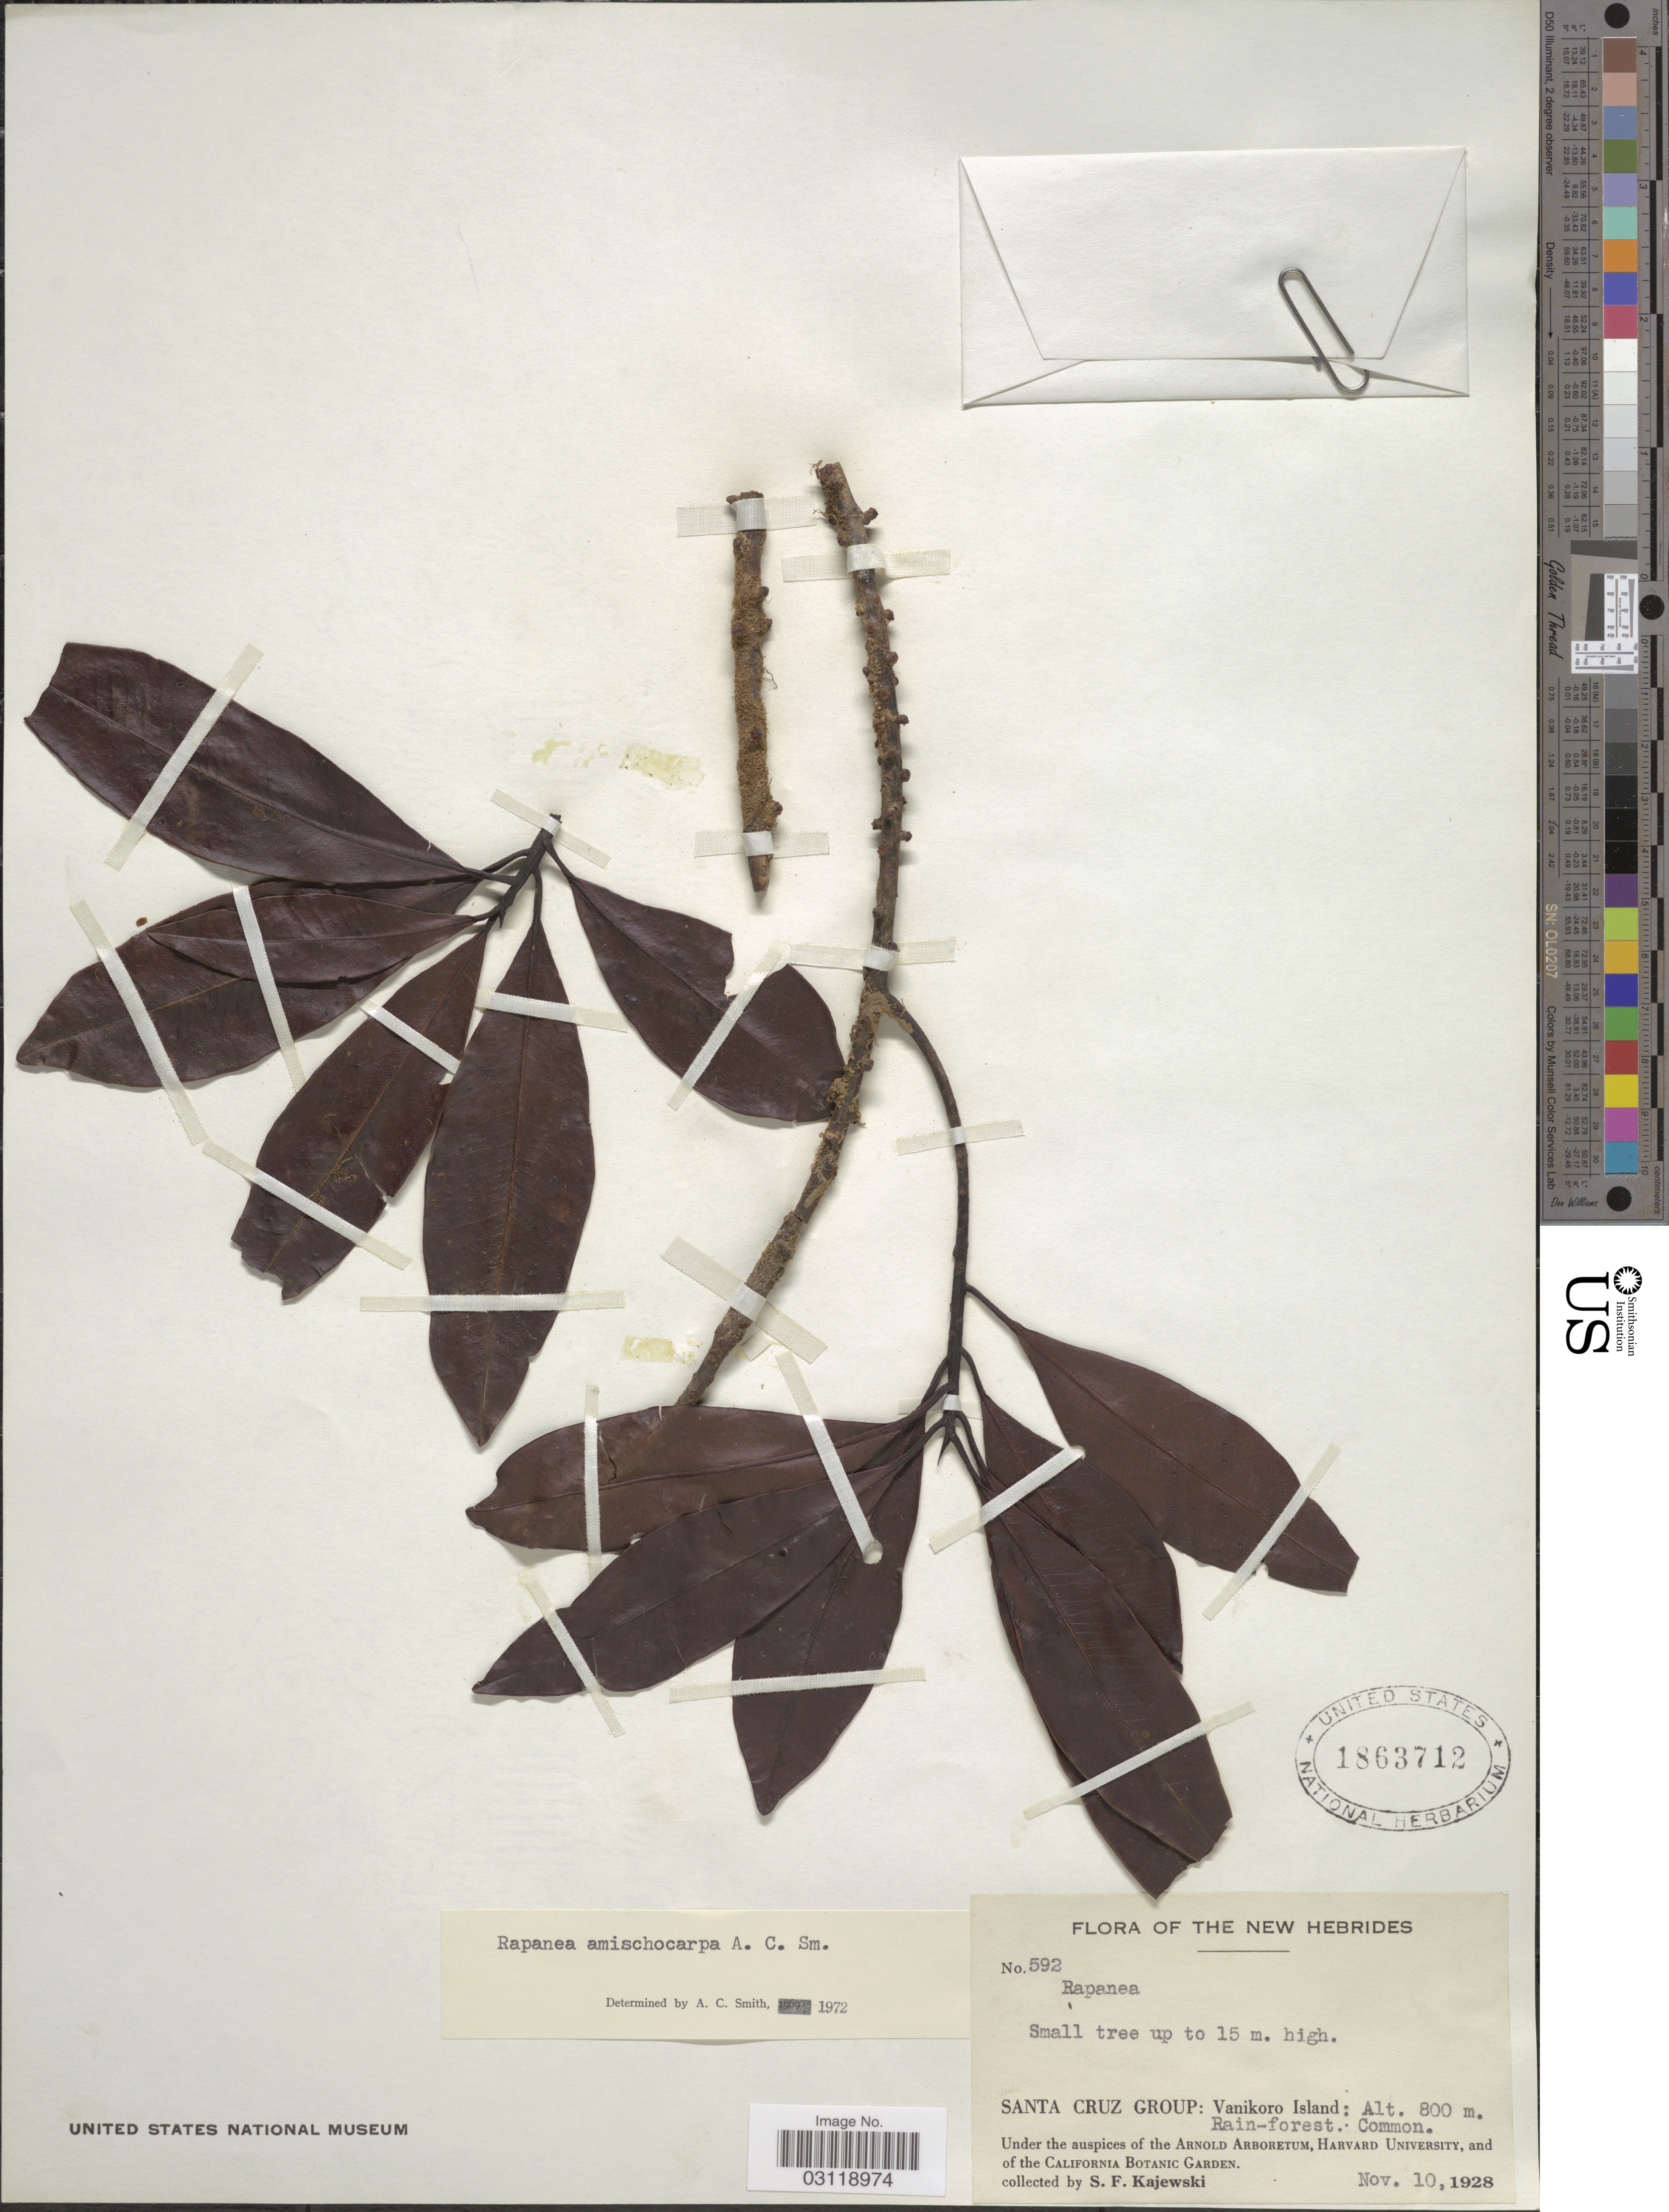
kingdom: Plantae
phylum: Tracheophyta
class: Magnoliopsida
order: Ericales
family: Primulaceae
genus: Rapanea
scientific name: Rapanea amischocarpa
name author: A.C. Sm.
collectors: S. Kajewski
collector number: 592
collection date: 1928-11-10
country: Solomon Islands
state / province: Santa Cruz Is.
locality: New Hebrides. Santa Cruz Group: Vanikoro Island.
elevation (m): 800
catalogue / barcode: US 1863712